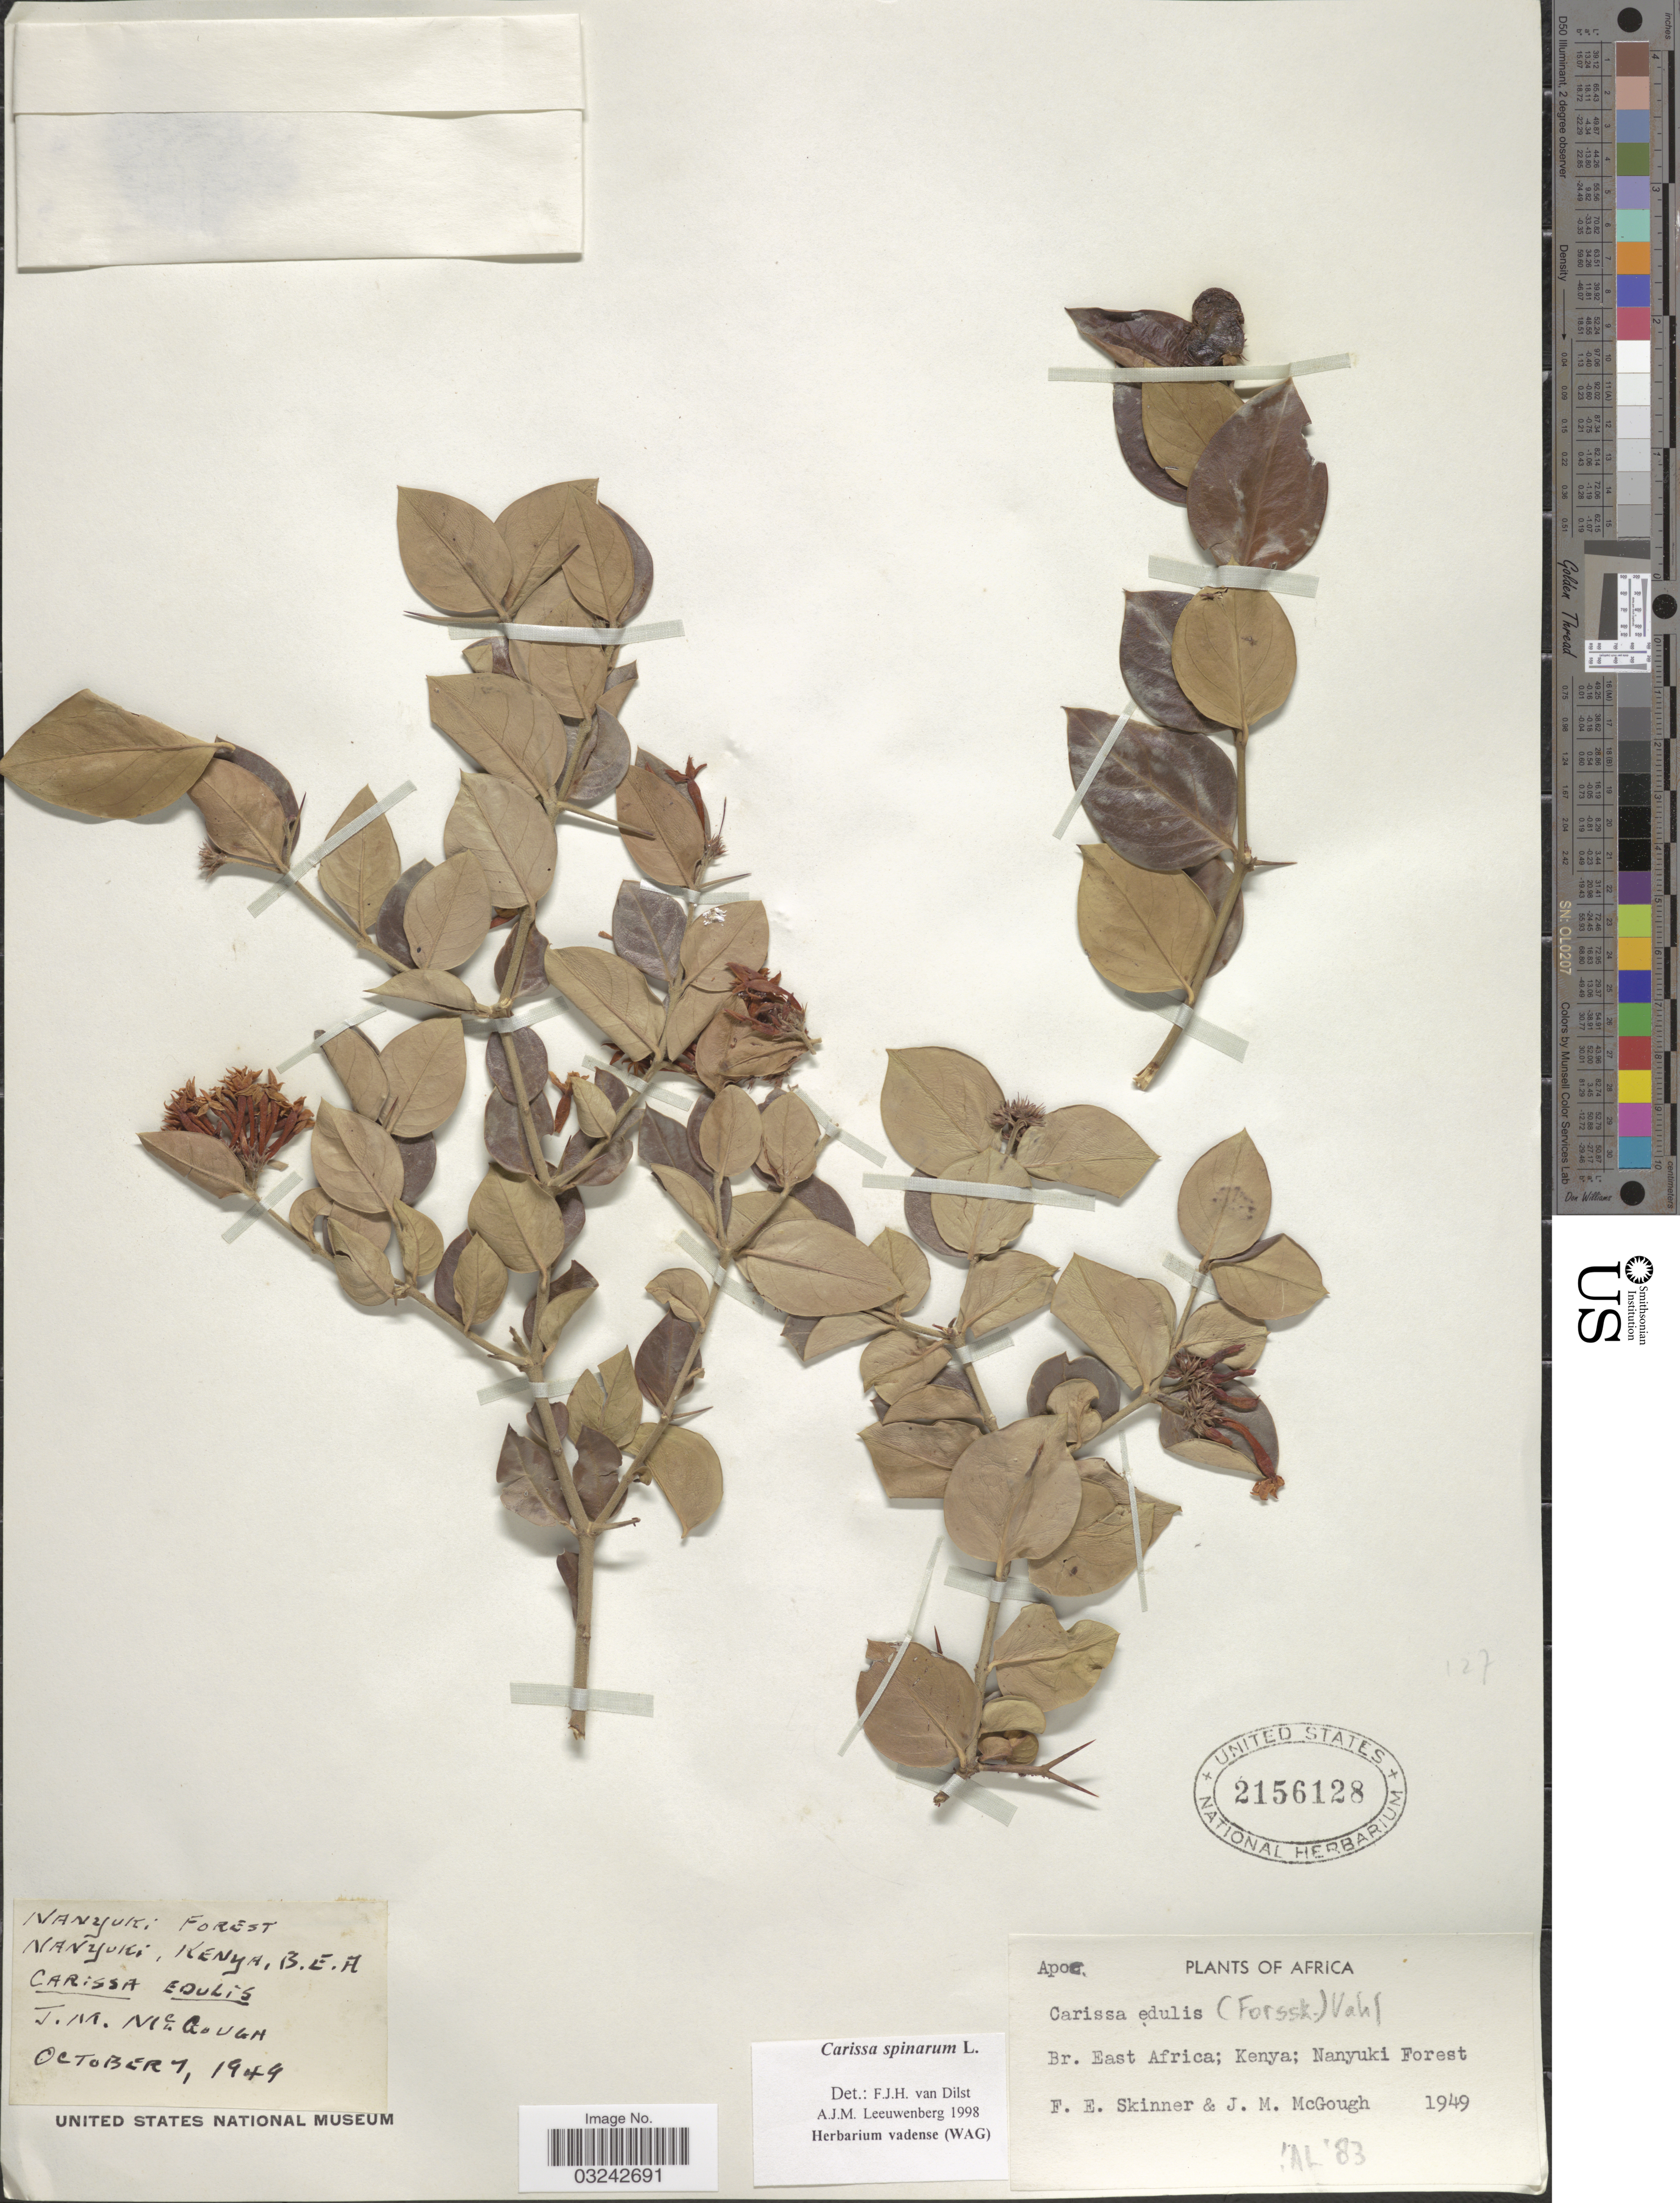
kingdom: Plantae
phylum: Tracheophyta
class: Magnoliopsida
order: Gentianales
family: Apocynaceae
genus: Carissa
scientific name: Carissa spinarum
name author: L.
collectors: F. Skinner & J. Mcgough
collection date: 1949-10-07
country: Kenya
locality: Nanyuki Forest, Nanyoki. Br. East Africa.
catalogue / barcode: US 2156128